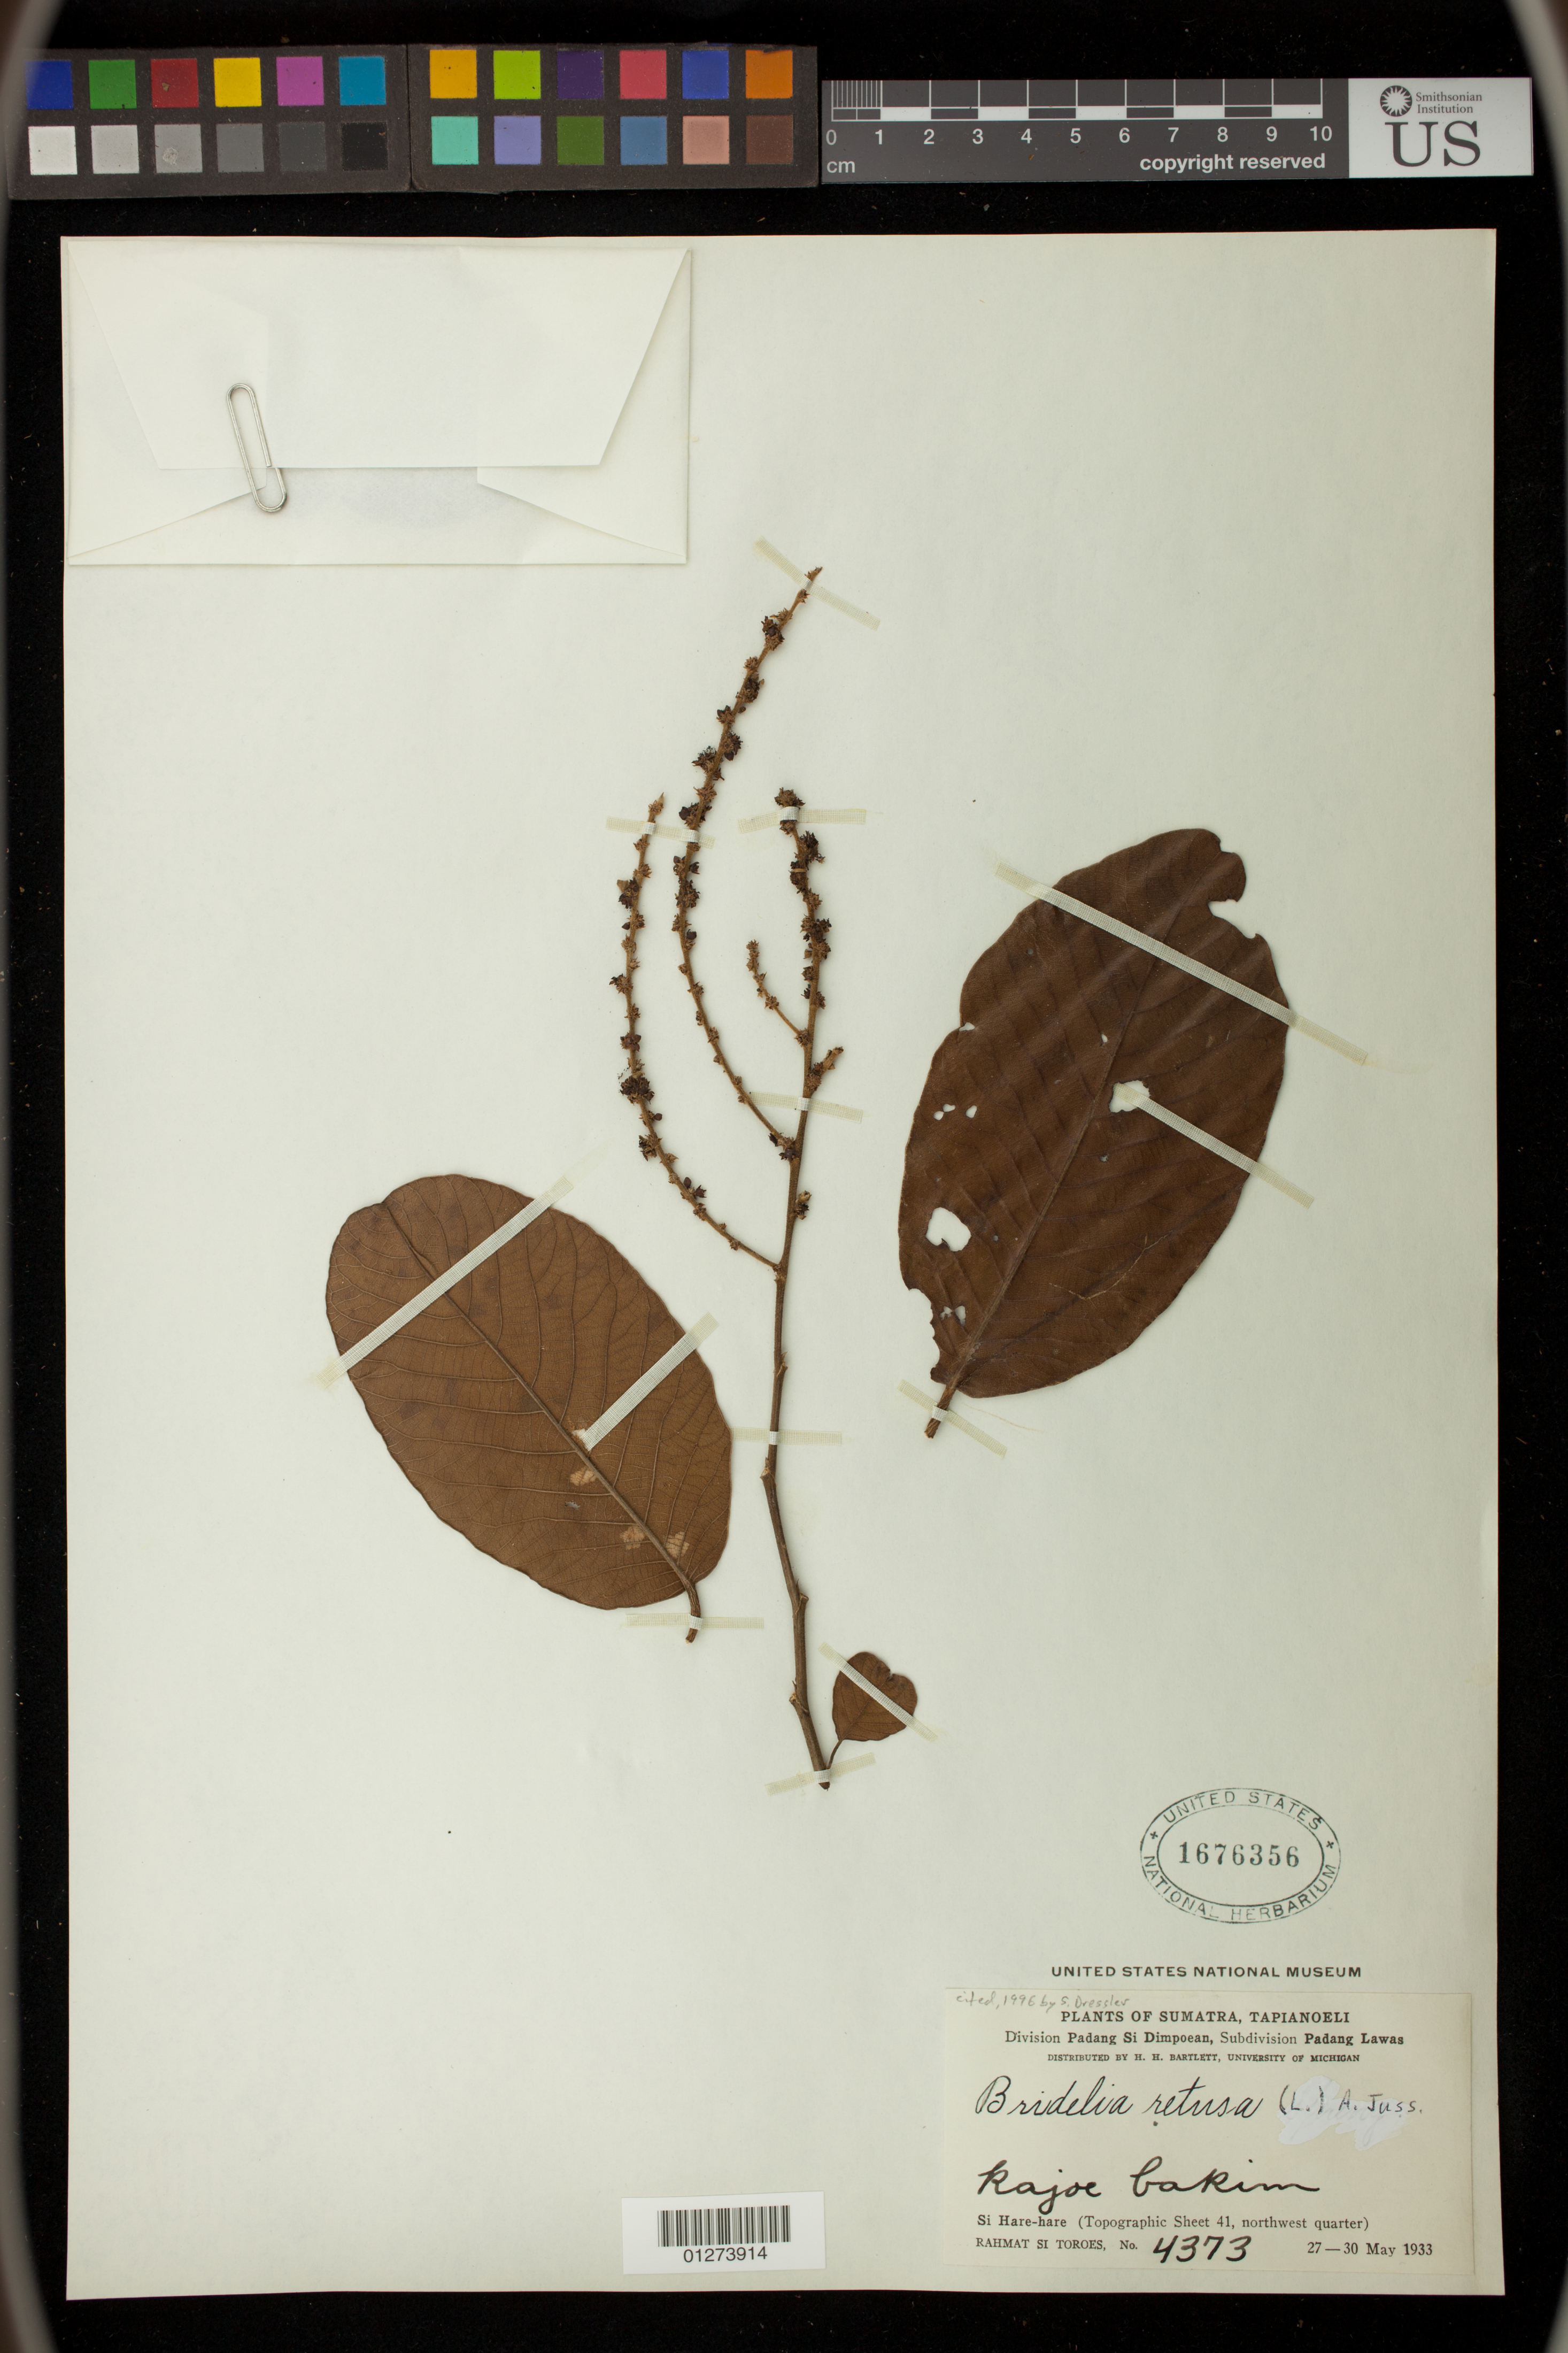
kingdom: Plantae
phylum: Tracheophyta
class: Magnoliopsida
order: Malpighiales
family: Phyllanthaceae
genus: Bridelia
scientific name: Bridelia retusa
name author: (L.) A. Juss.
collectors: Rahmat Si Boeea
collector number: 4373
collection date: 1933-05-27/1933-05-30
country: Indonesia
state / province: Sumatra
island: Sumatra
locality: Si Hare-hare (Topographic Sheet 41, northwest Quarter), North Sumatra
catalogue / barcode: US 1676356